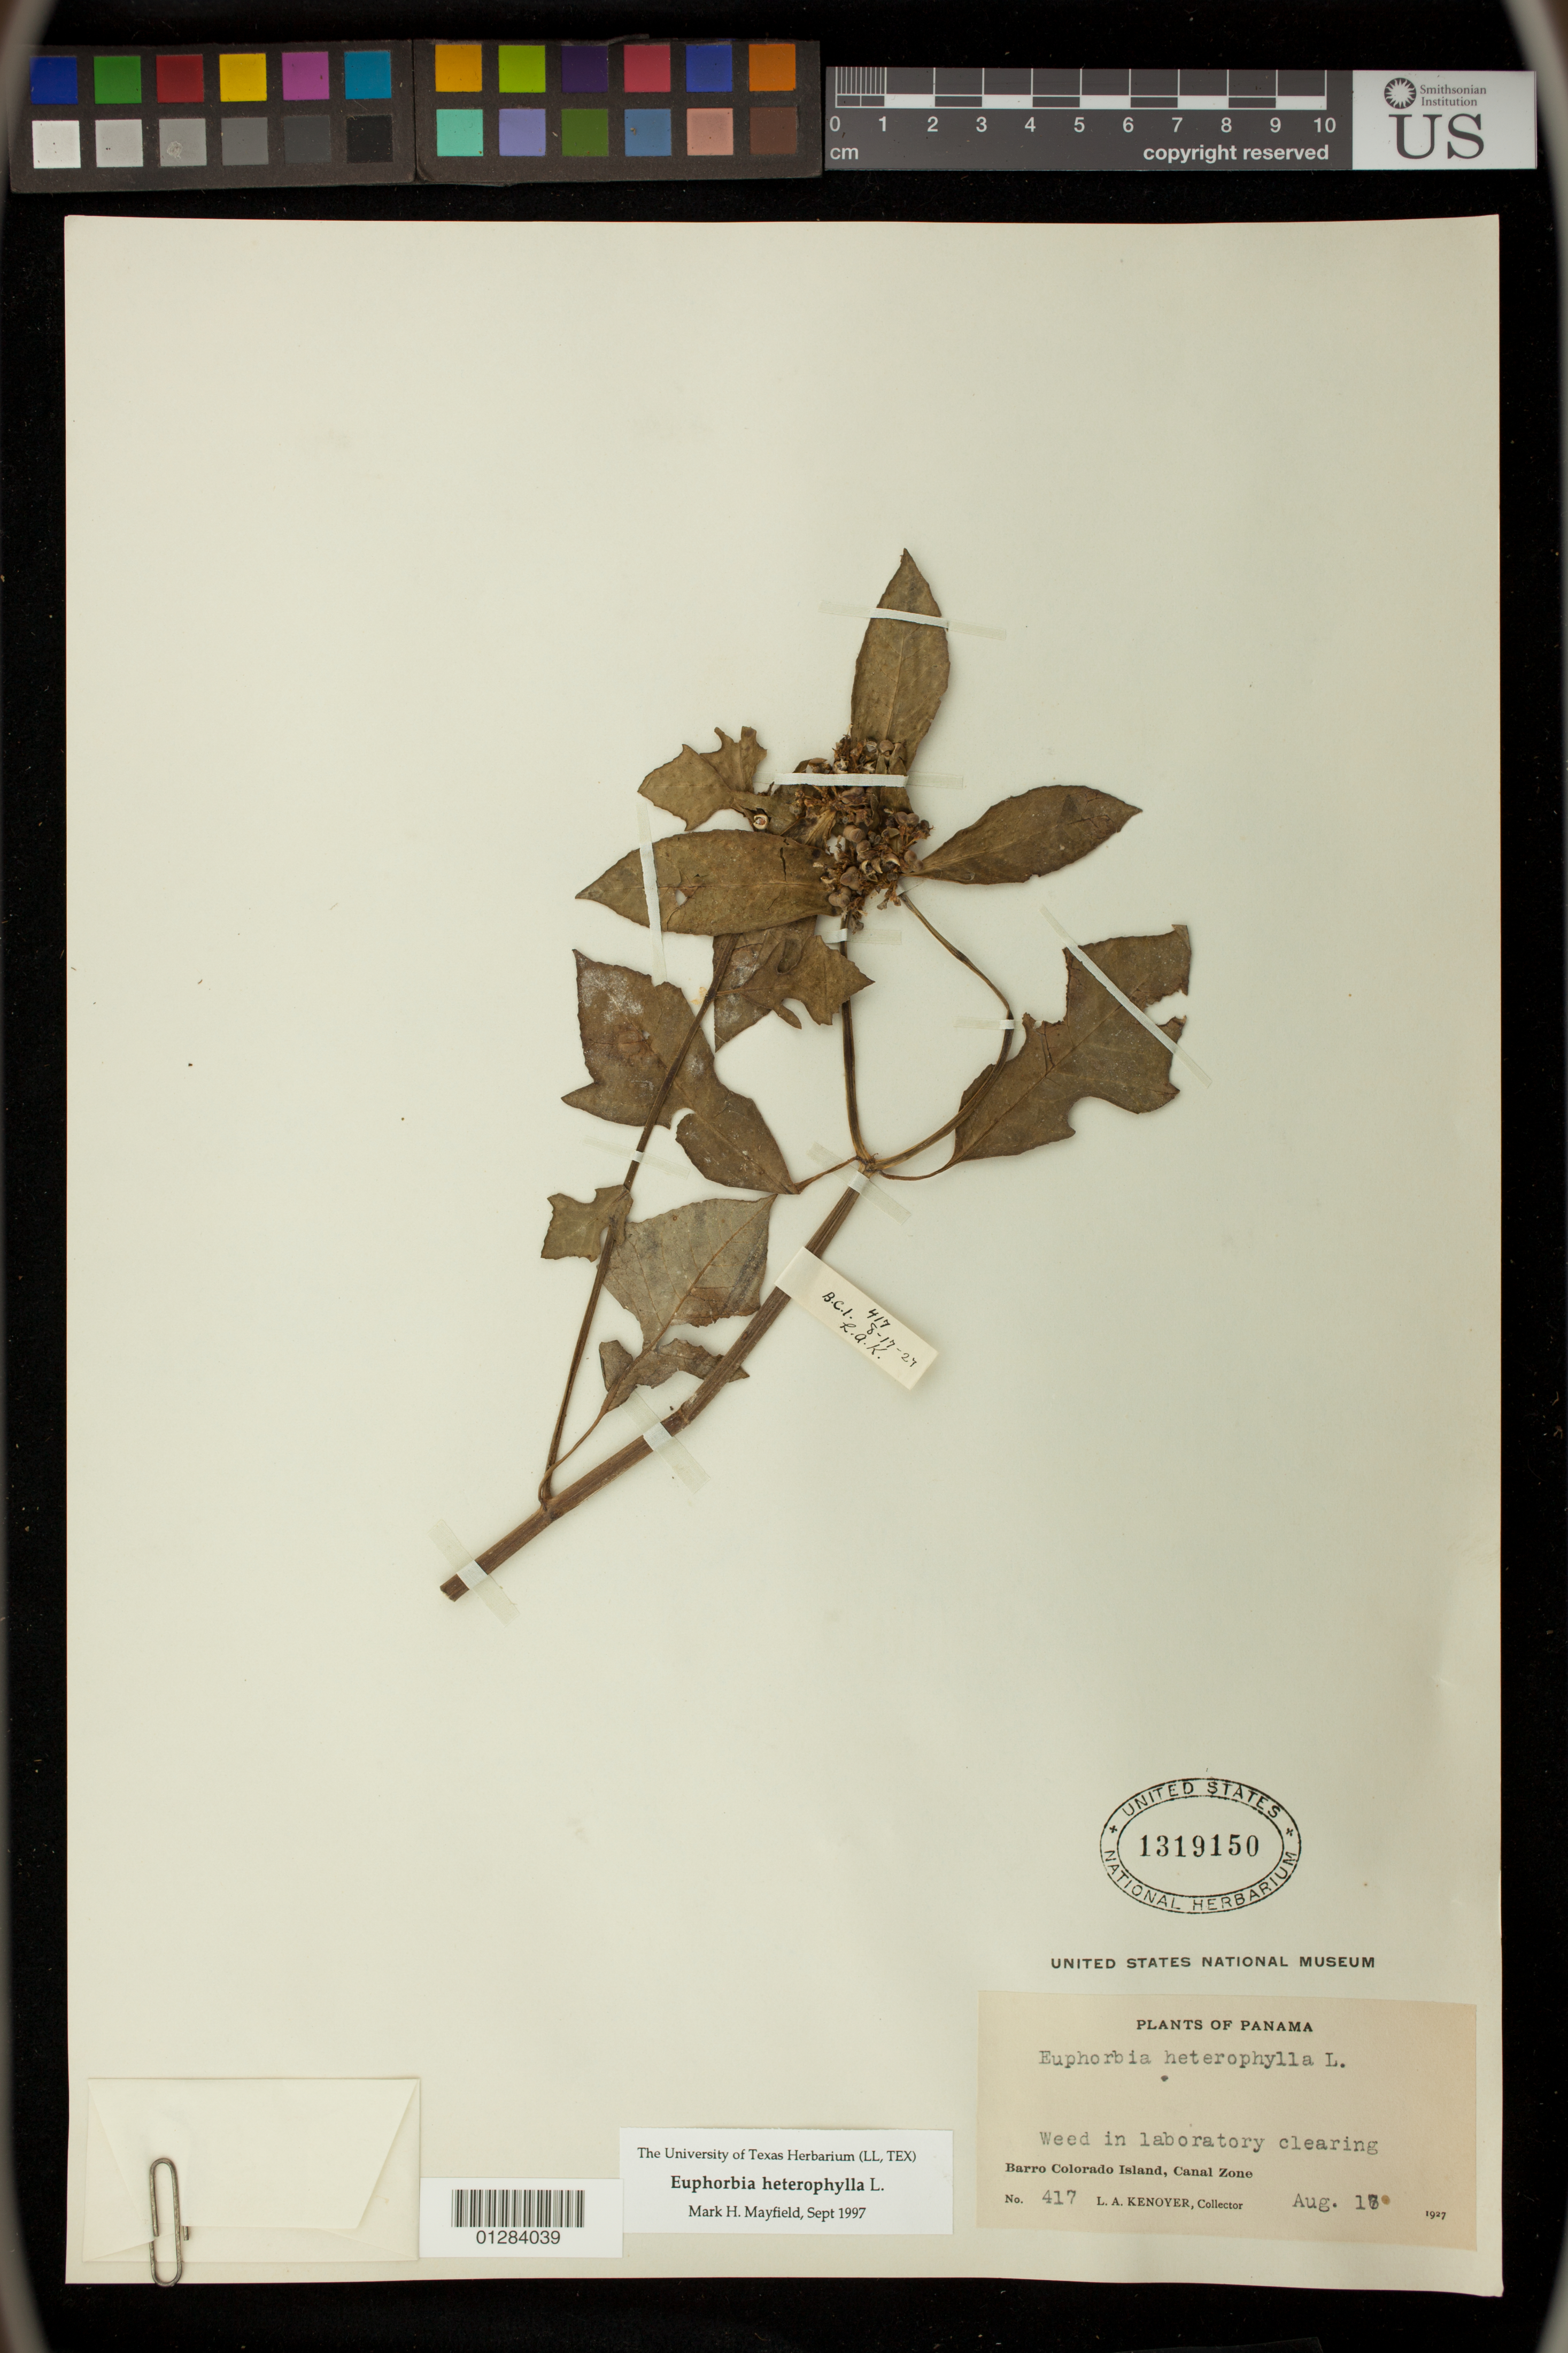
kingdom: Plantae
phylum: Tracheophyta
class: Magnoliopsida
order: Malpighiales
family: Euphorbiaceae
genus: Euphorbia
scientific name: Euphorbia heterophylla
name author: L.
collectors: L. Kenover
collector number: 417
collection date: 1927-08-17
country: Panama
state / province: Panamá Oeste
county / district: Canal Zone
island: Barro Colorado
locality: Barro Colorado Island, Canal Zone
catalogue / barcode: US 1319150